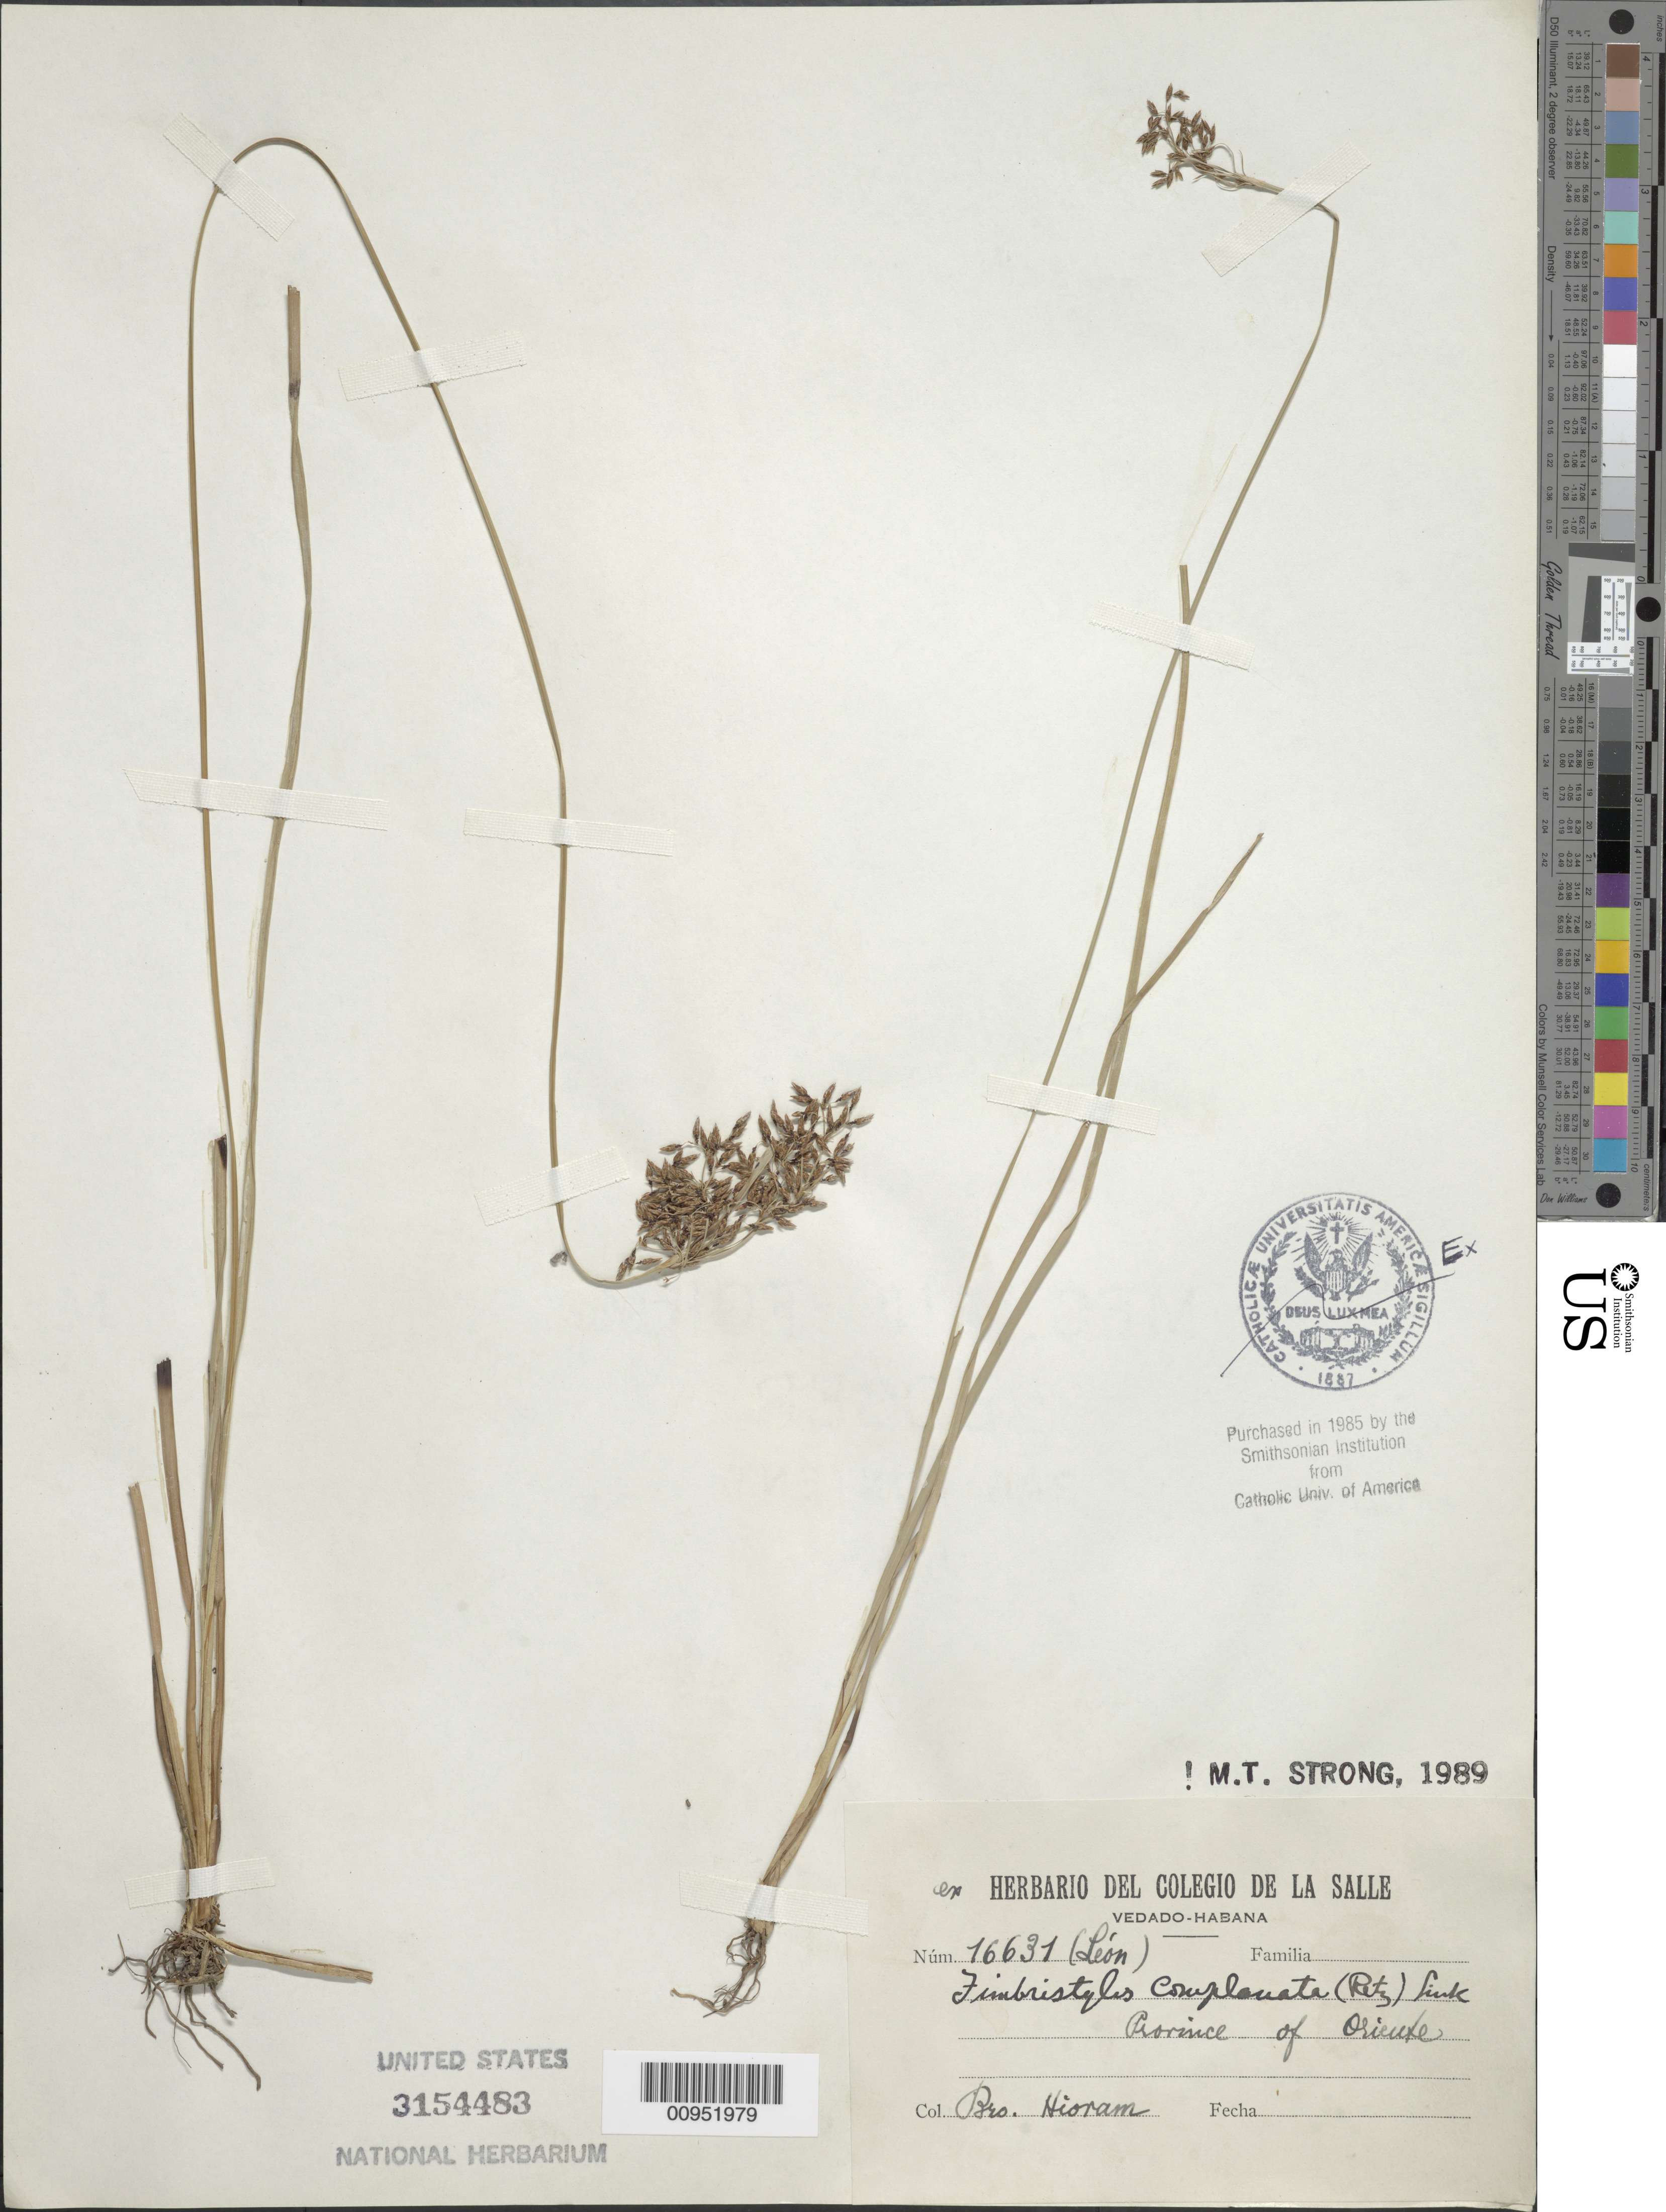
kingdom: Plantae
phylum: Tracheophyta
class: Liliopsida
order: Poales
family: Cyperaceae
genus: Fimbristylis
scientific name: Fimbristylis complanata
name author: (Retz.) Link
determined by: Strong, M. T., (US), Smithsonian Institution - National Museum of Natural History (UNITED STATES)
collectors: Bro. Hioram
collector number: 16631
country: Cuba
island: Cuba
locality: Oriente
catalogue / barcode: US 3154483